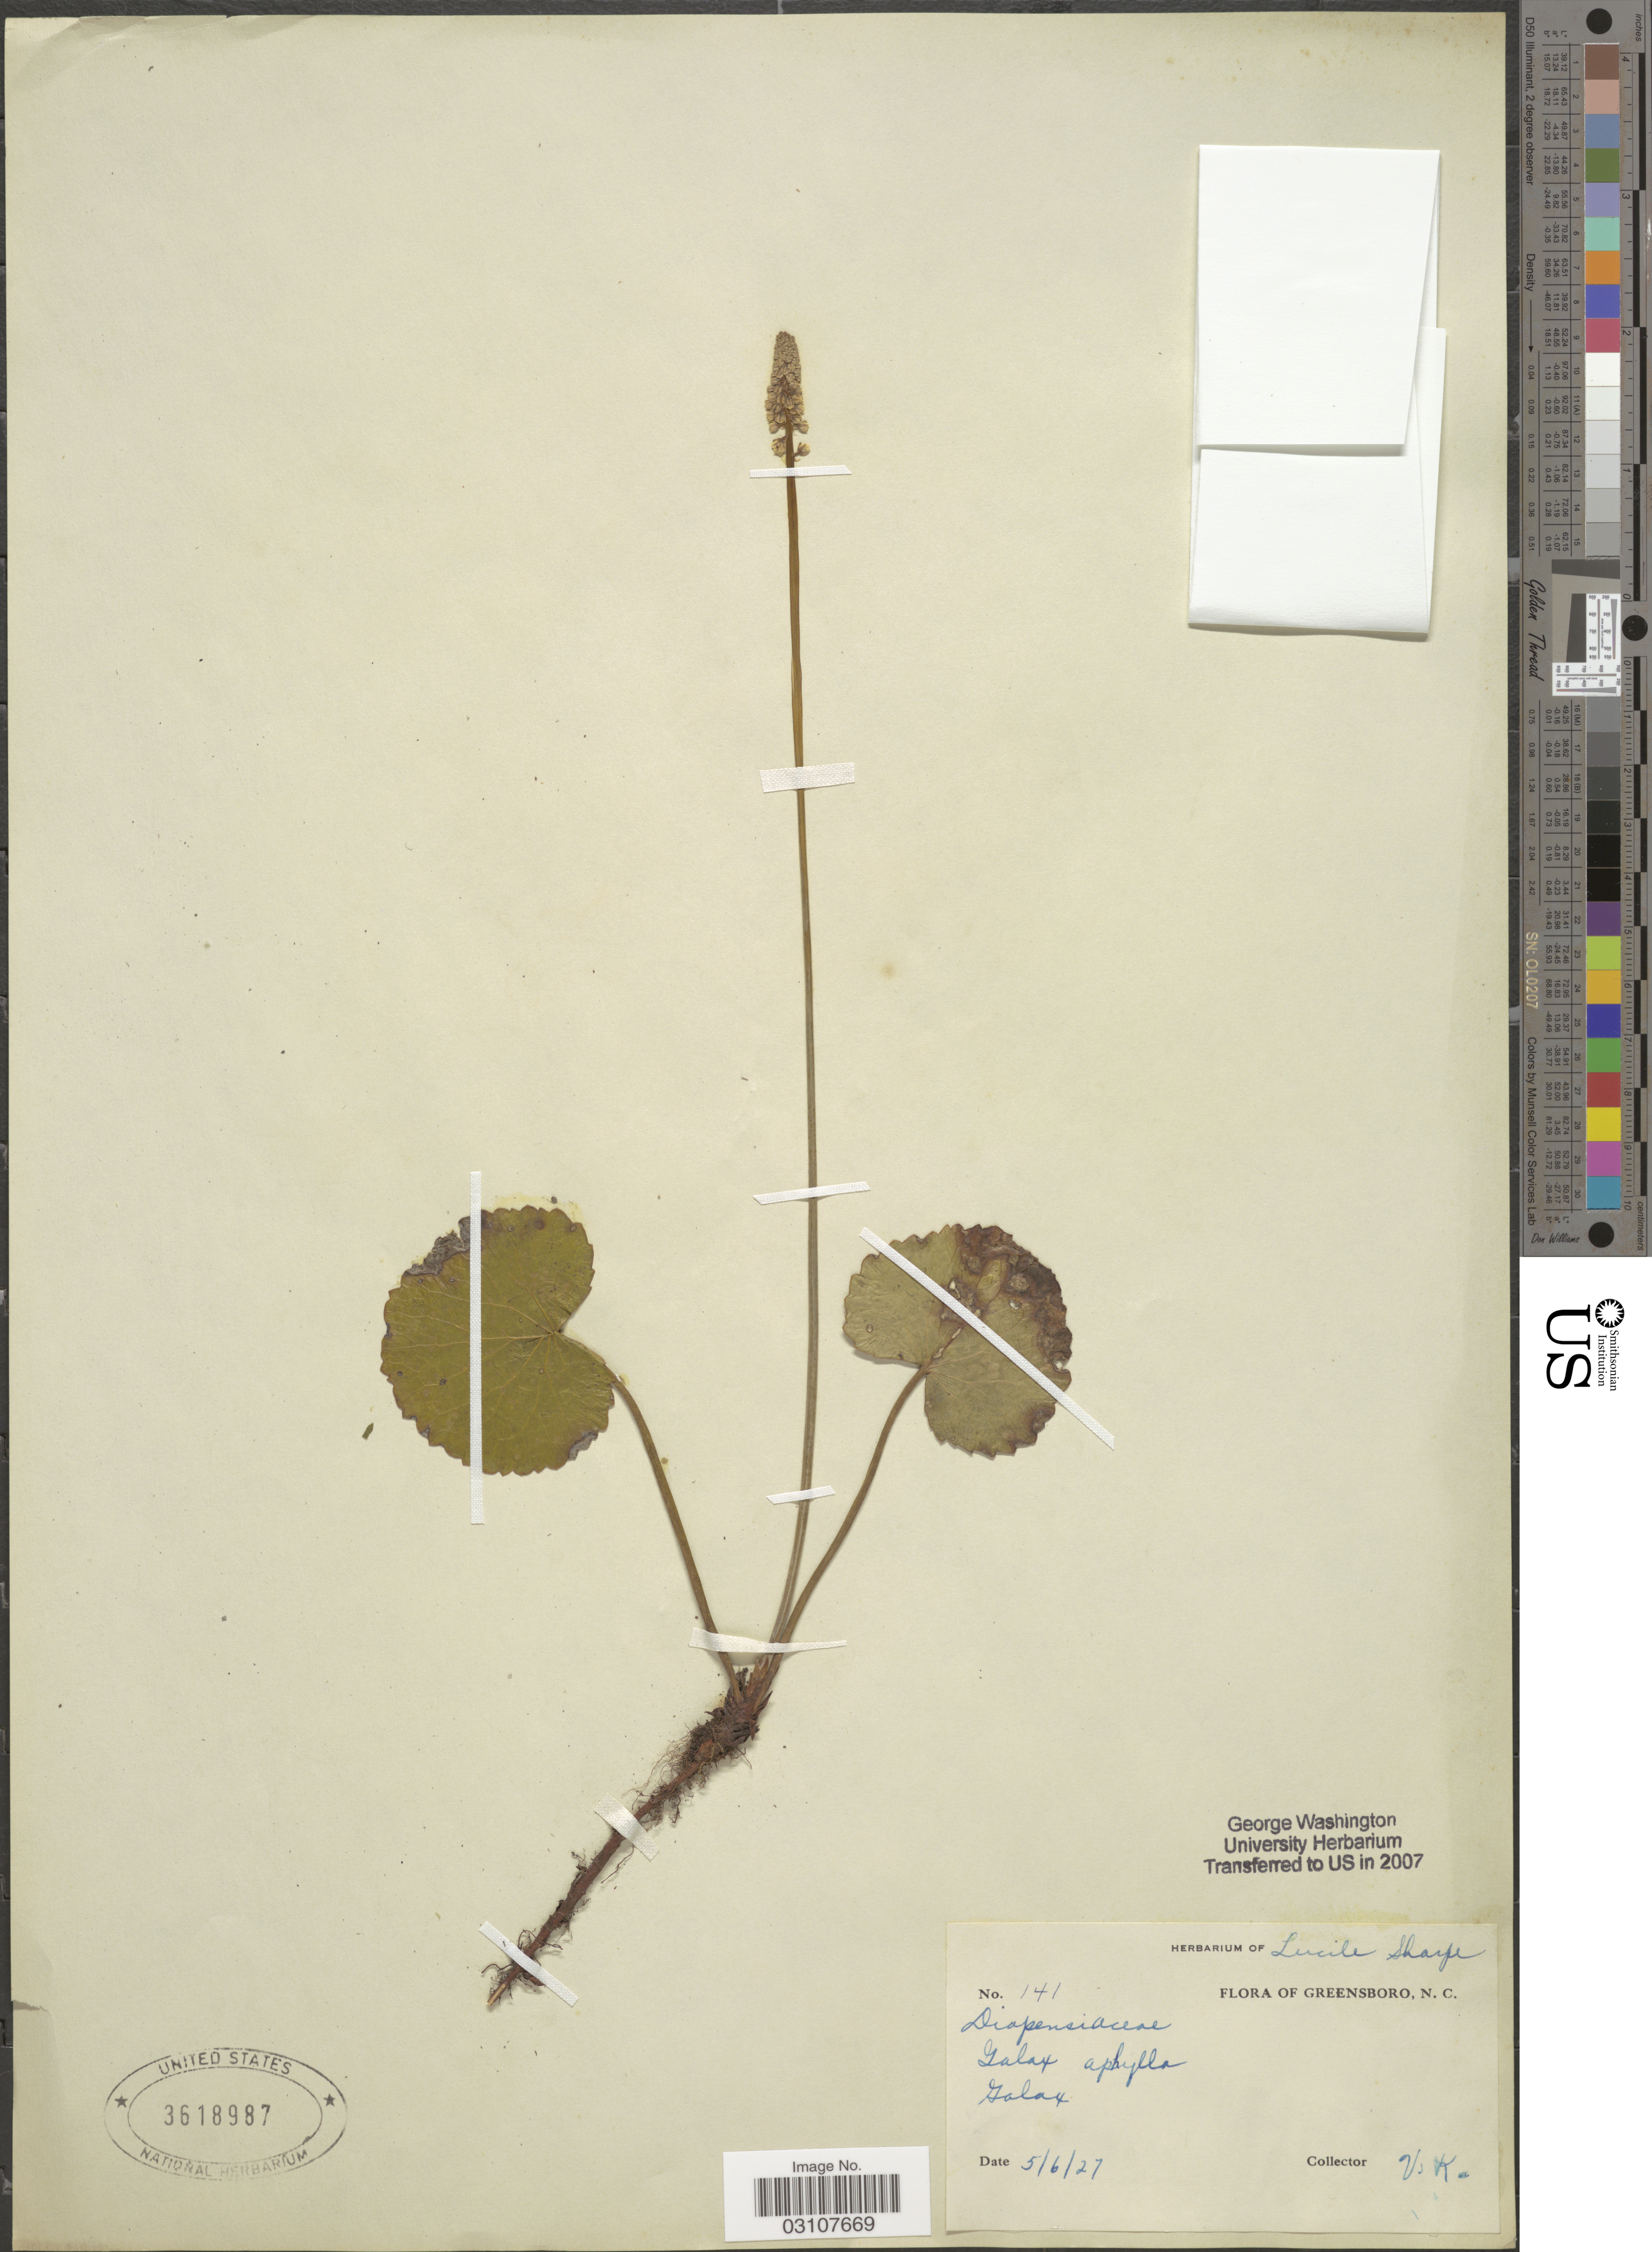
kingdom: Plantae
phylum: Tracheophyta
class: Magnoliopsida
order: Ericales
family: Diapensiaceae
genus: Galax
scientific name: Galax urceolata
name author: (Poir.) Brummitt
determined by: Gaynor, Michelle L., (FLAS), University of Florida (UNITED STATES)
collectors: V. K.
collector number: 141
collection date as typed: Transcribed d/m/y: 6/5/27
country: United States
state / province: North Carolina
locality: Greensboro.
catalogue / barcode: US 3618987